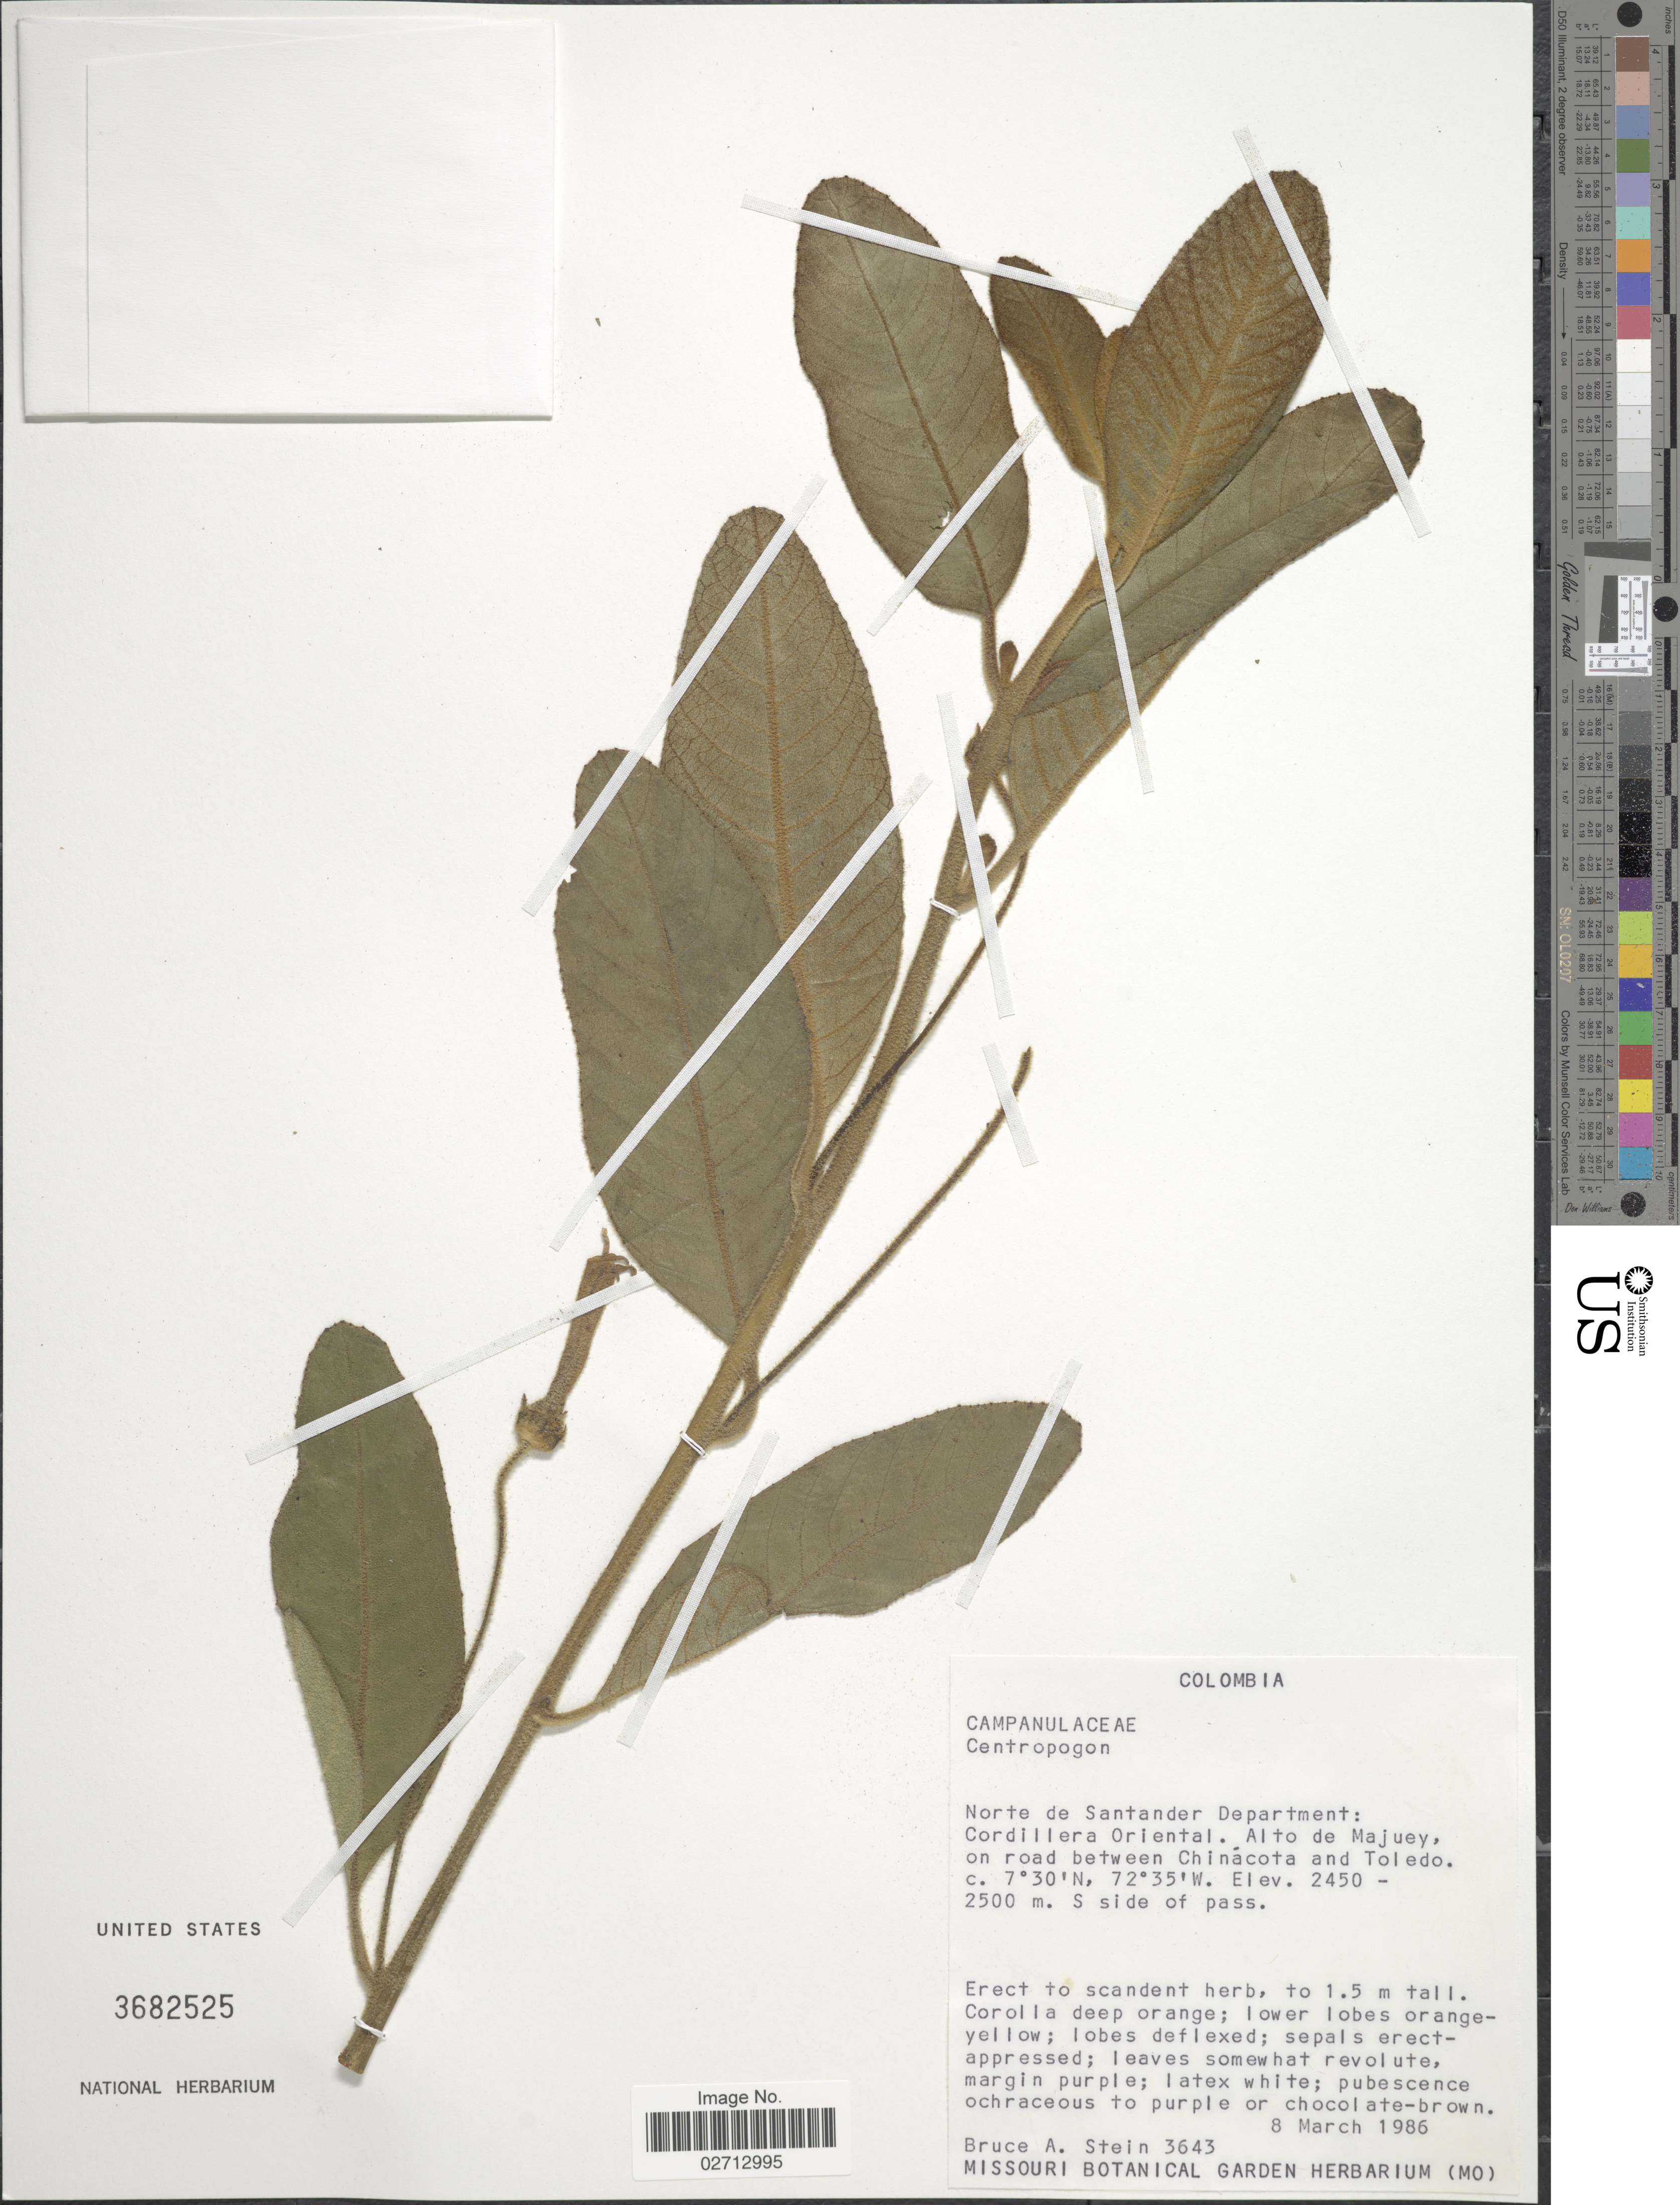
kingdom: Plantae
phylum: Tracheophyta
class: Magnoliopsida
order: Asterales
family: Campanulaceae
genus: Centropogon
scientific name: Centropogon sp.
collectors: B. A. Stein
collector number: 3643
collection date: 1986-03-08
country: Colombia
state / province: Norte de Santander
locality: Cordillera Oriental. Alto de Majuey, on road between Chinacota and Toledo. S side of pass.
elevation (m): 2450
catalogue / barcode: US 3682525